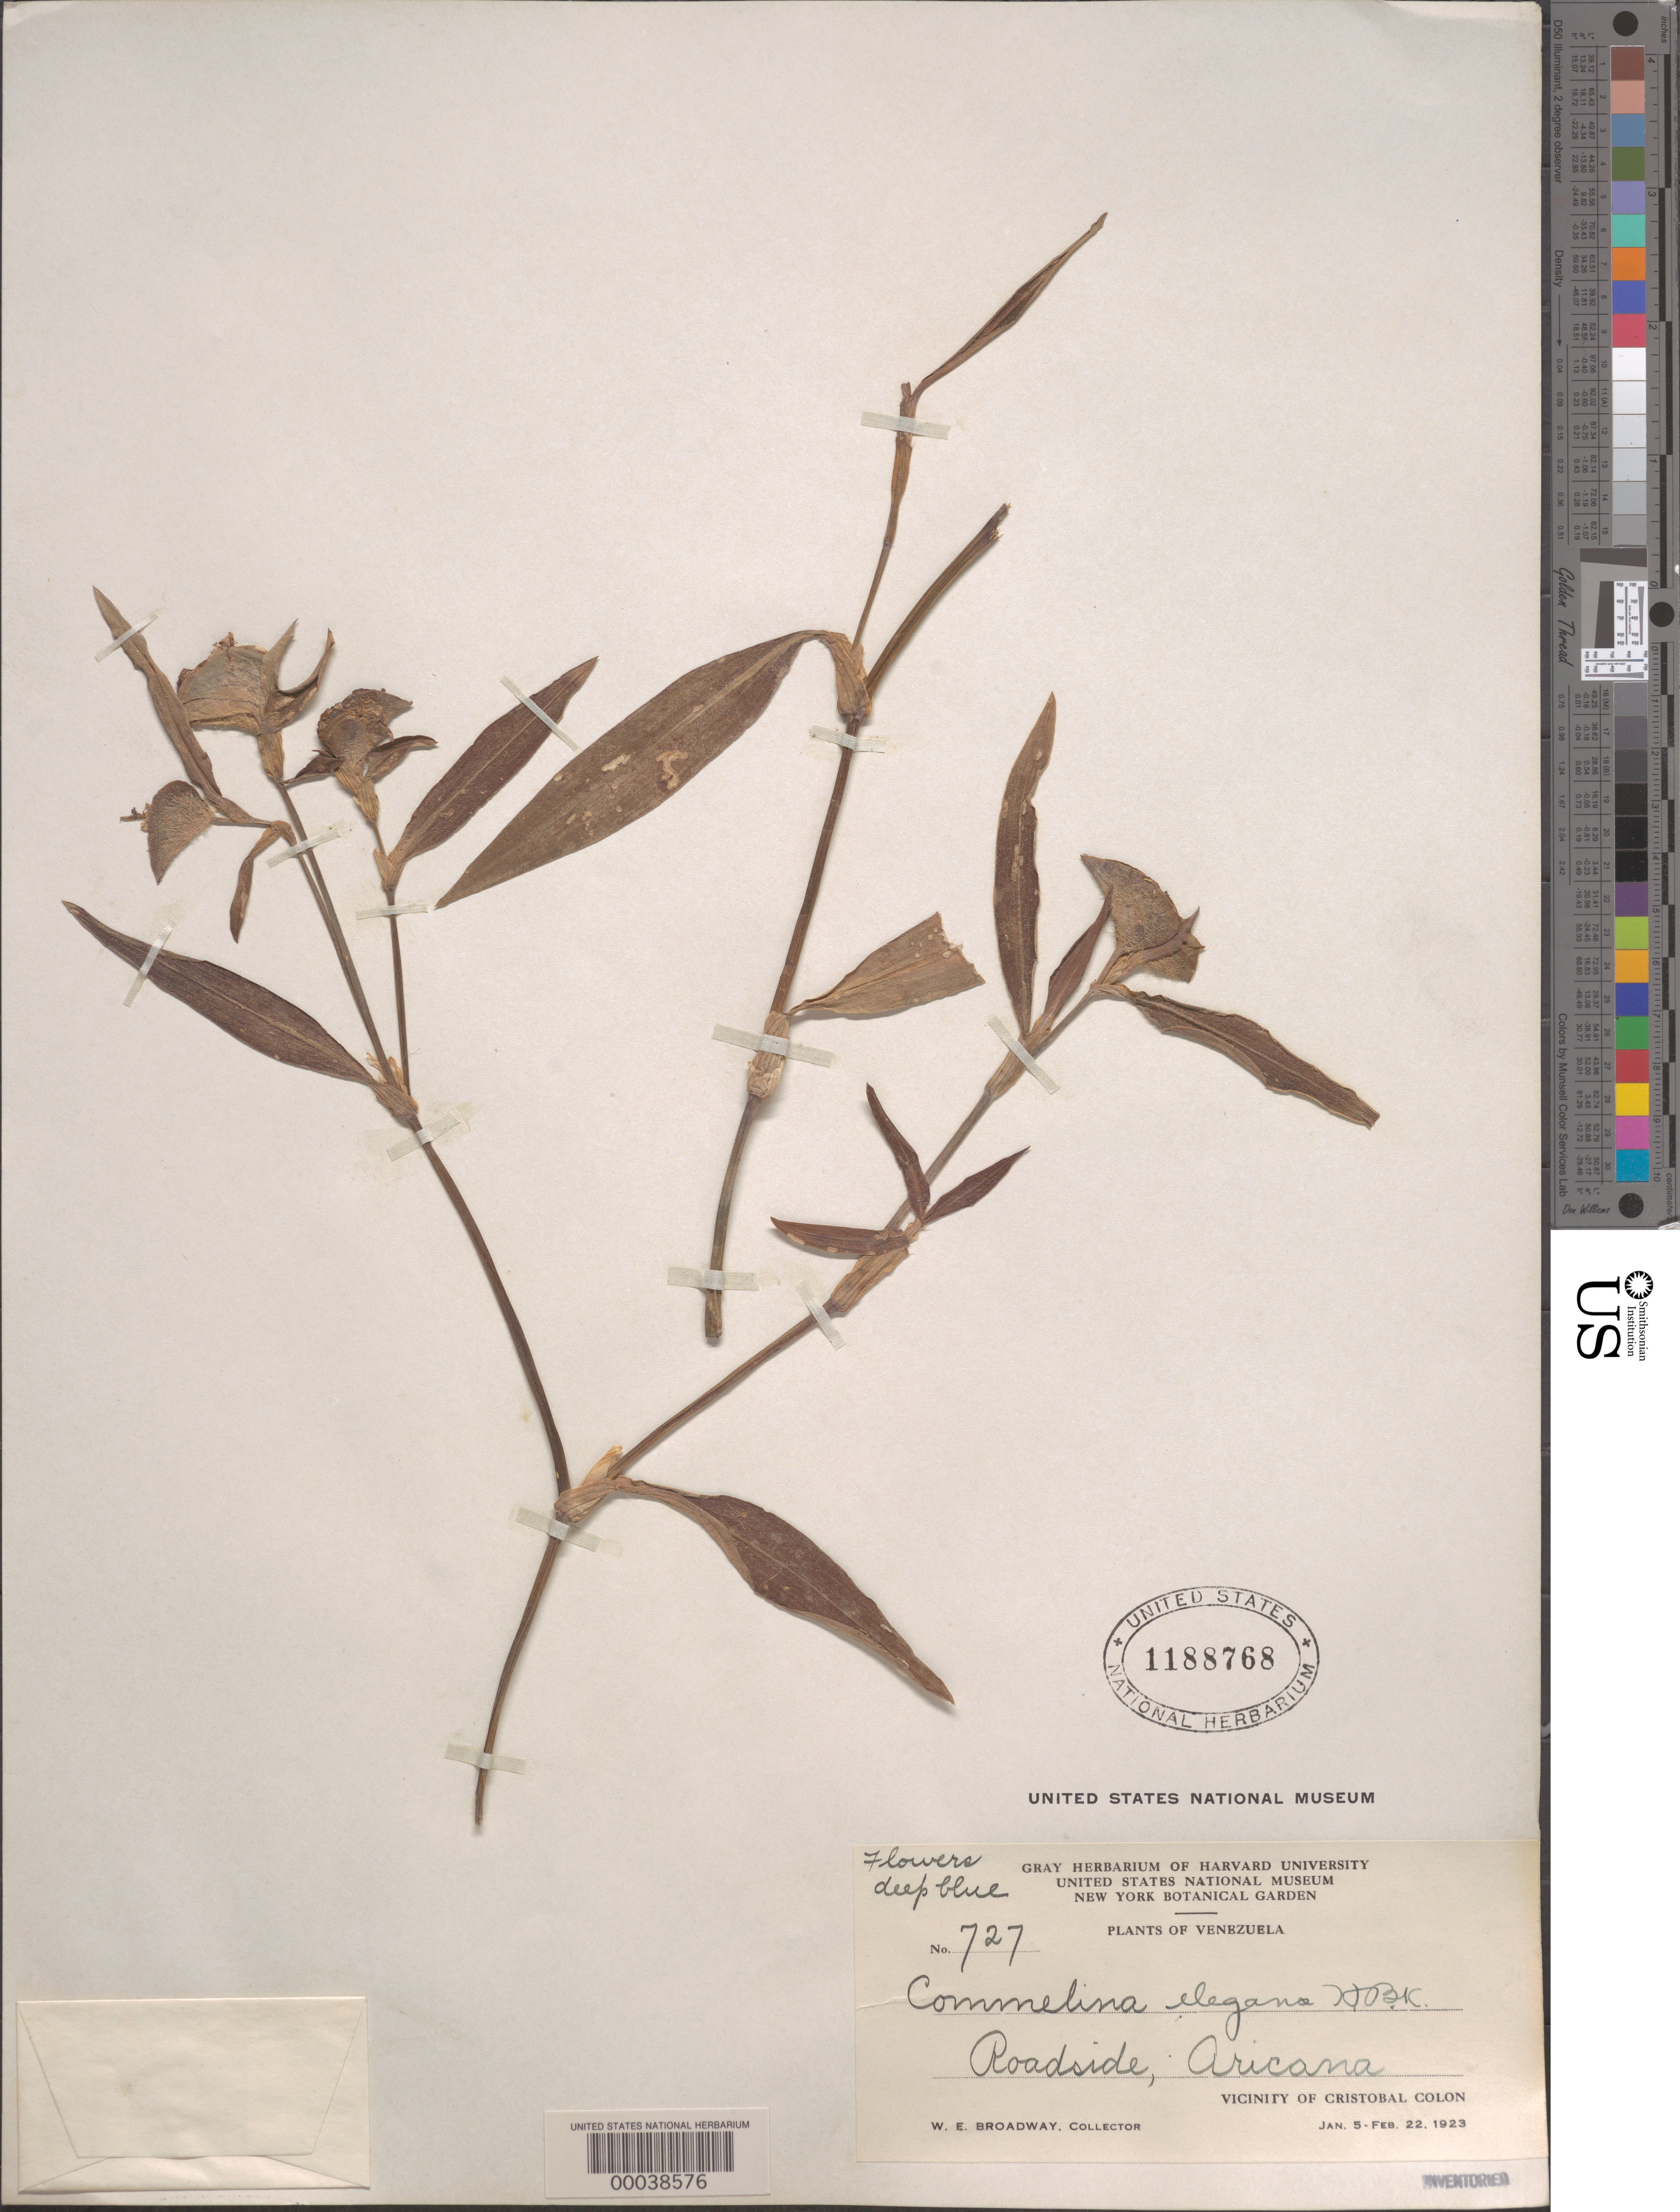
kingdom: Plantae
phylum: Tracheophyta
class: Liliopsida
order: Commelinales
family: Commelinaceae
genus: Commelina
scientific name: Commelina erecta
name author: L.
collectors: W. E. Broadway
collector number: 727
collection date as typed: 05 Jan 1923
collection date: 1923-01-05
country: Venezuela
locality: Near cristobal colon, aricana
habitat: Roadside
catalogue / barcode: US 1188768